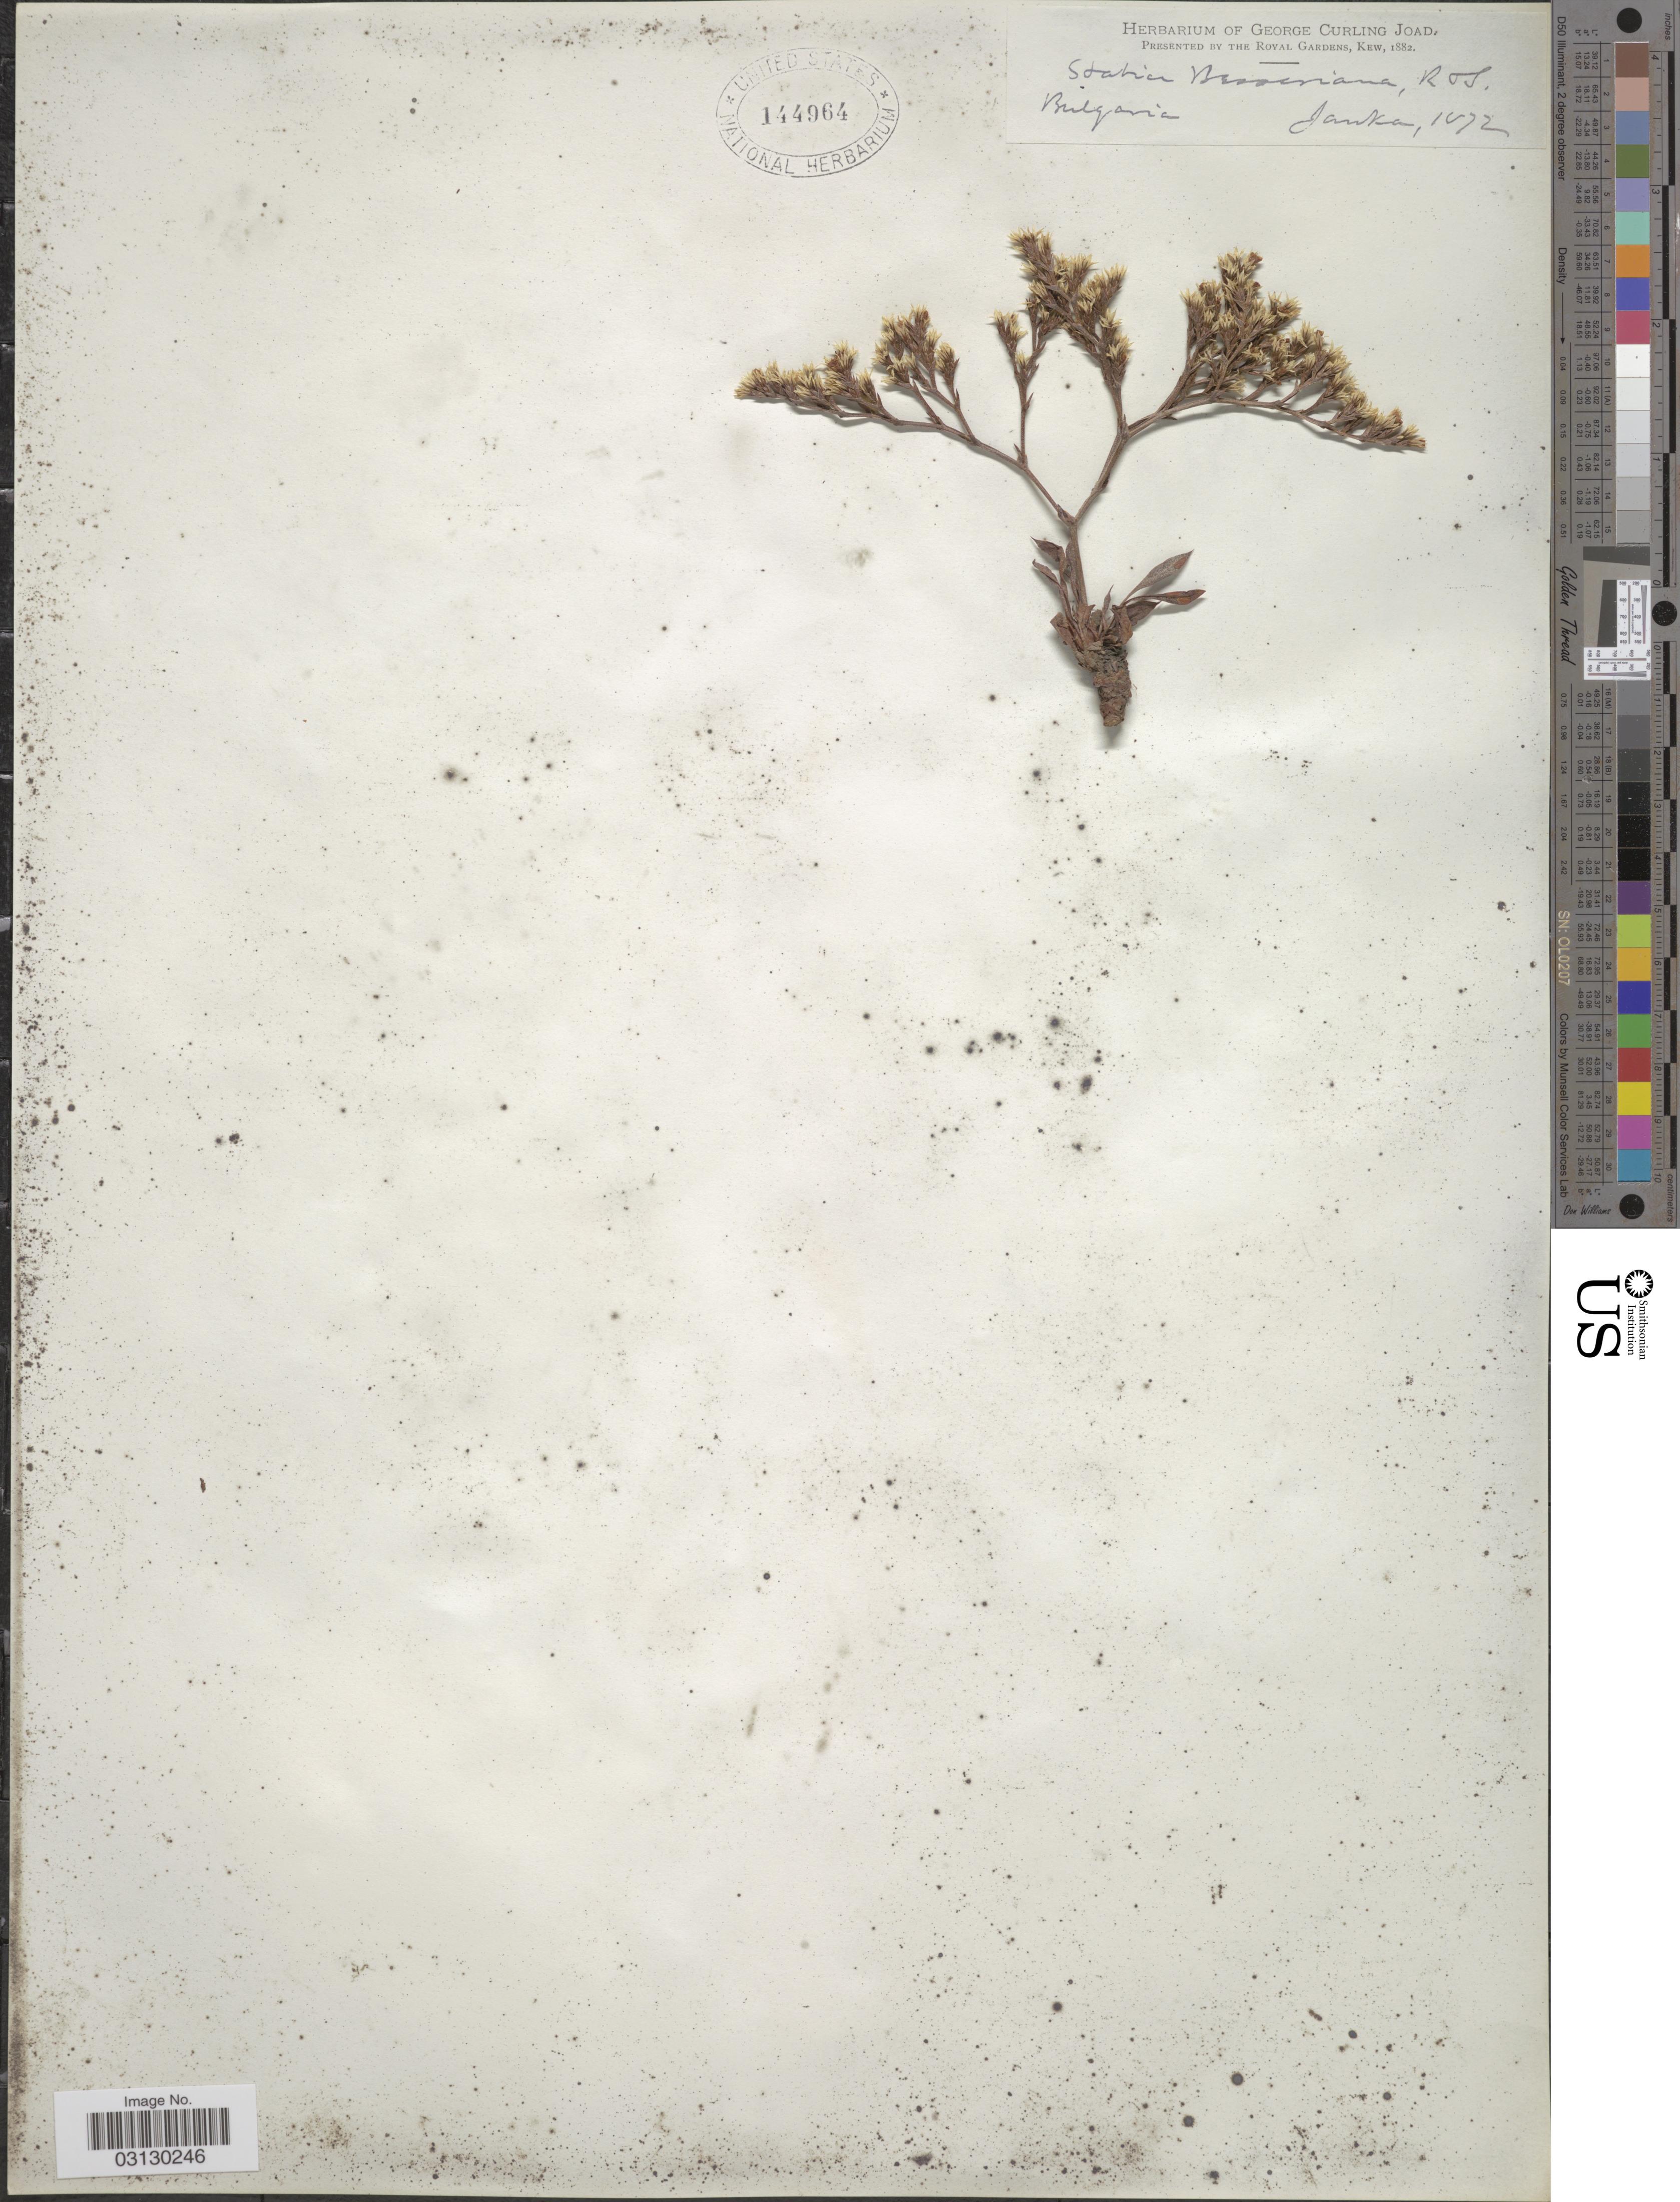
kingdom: Plantae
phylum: Tracheophyta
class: Magnoliopsida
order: Caryophyllales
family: Plumbaginaceae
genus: Limonium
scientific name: Limonium besserianum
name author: Kuntze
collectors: V. Janka von Bulcs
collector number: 1071*?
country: Bulgaria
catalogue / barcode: US 144964